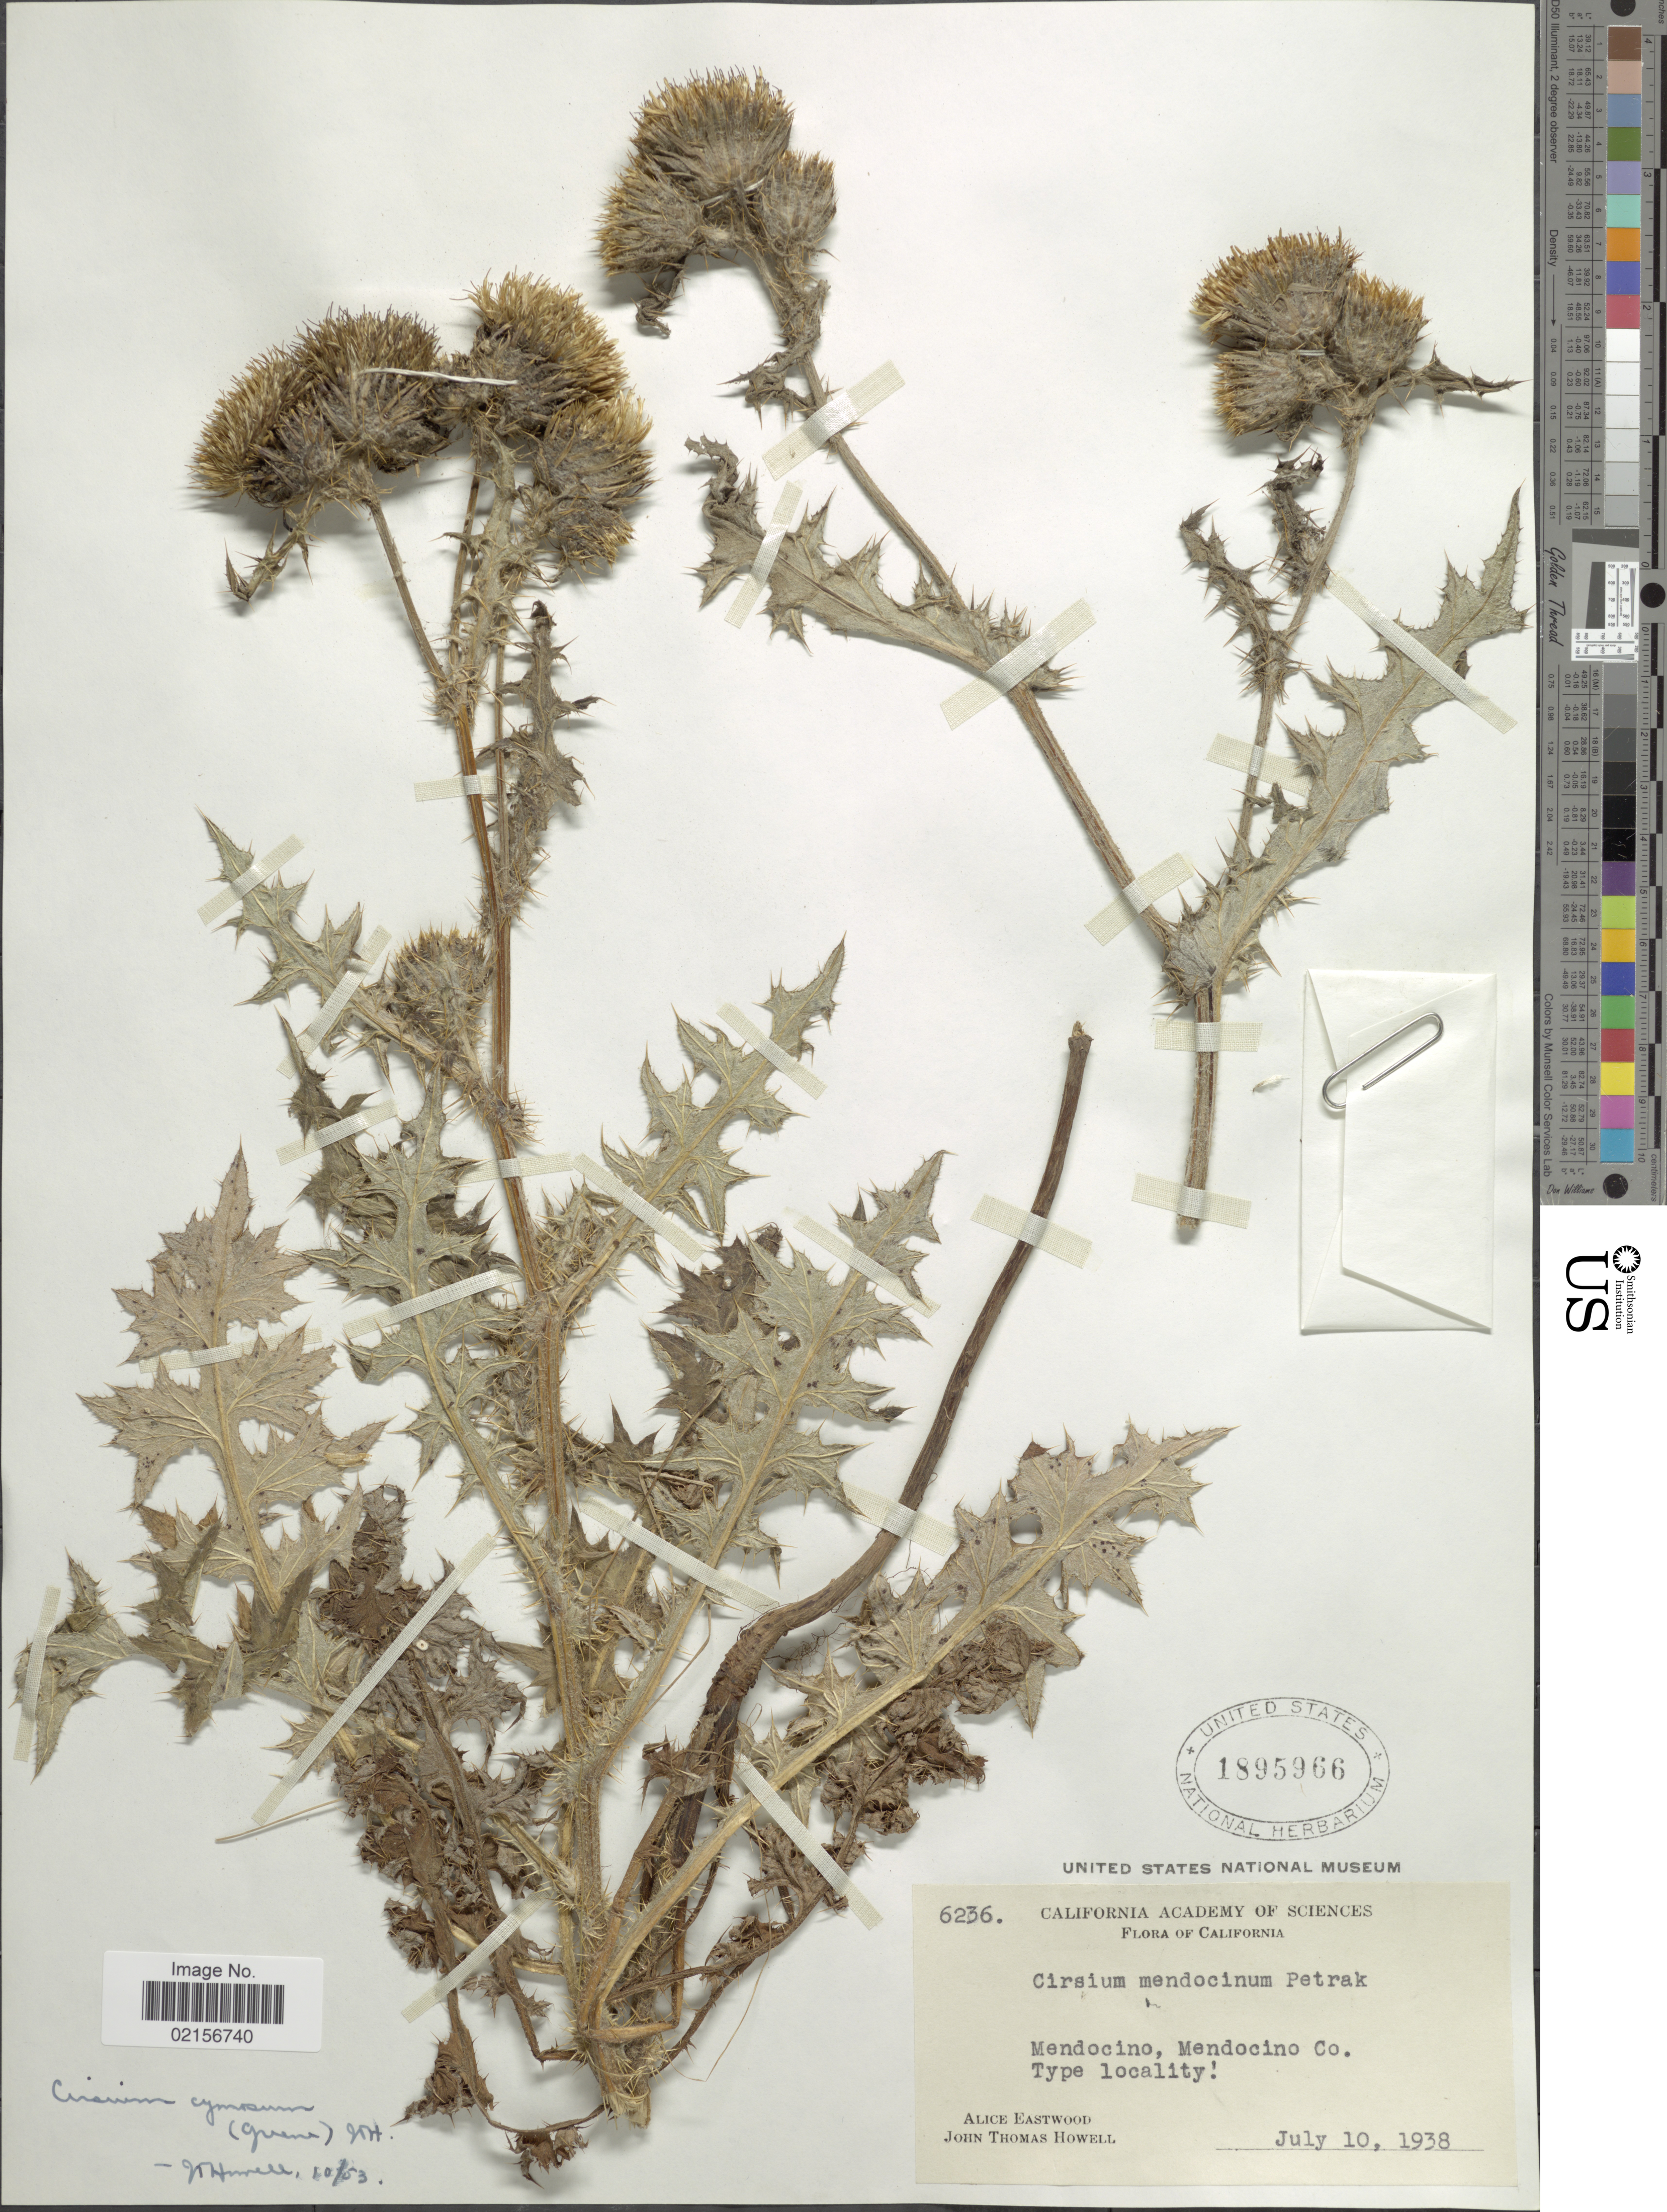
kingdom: Plantae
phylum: Tracheophyta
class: Magnoliopsida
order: Asterales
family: Asteraceae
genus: Cirsium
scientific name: Cirsium cymosum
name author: (Greene) J.T. Howell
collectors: A. Eastwood & J. T. Howell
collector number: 6236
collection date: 1938-07-10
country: United States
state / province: California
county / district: Mendocino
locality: Mendocino, Mendocino Co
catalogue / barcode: US 1895966